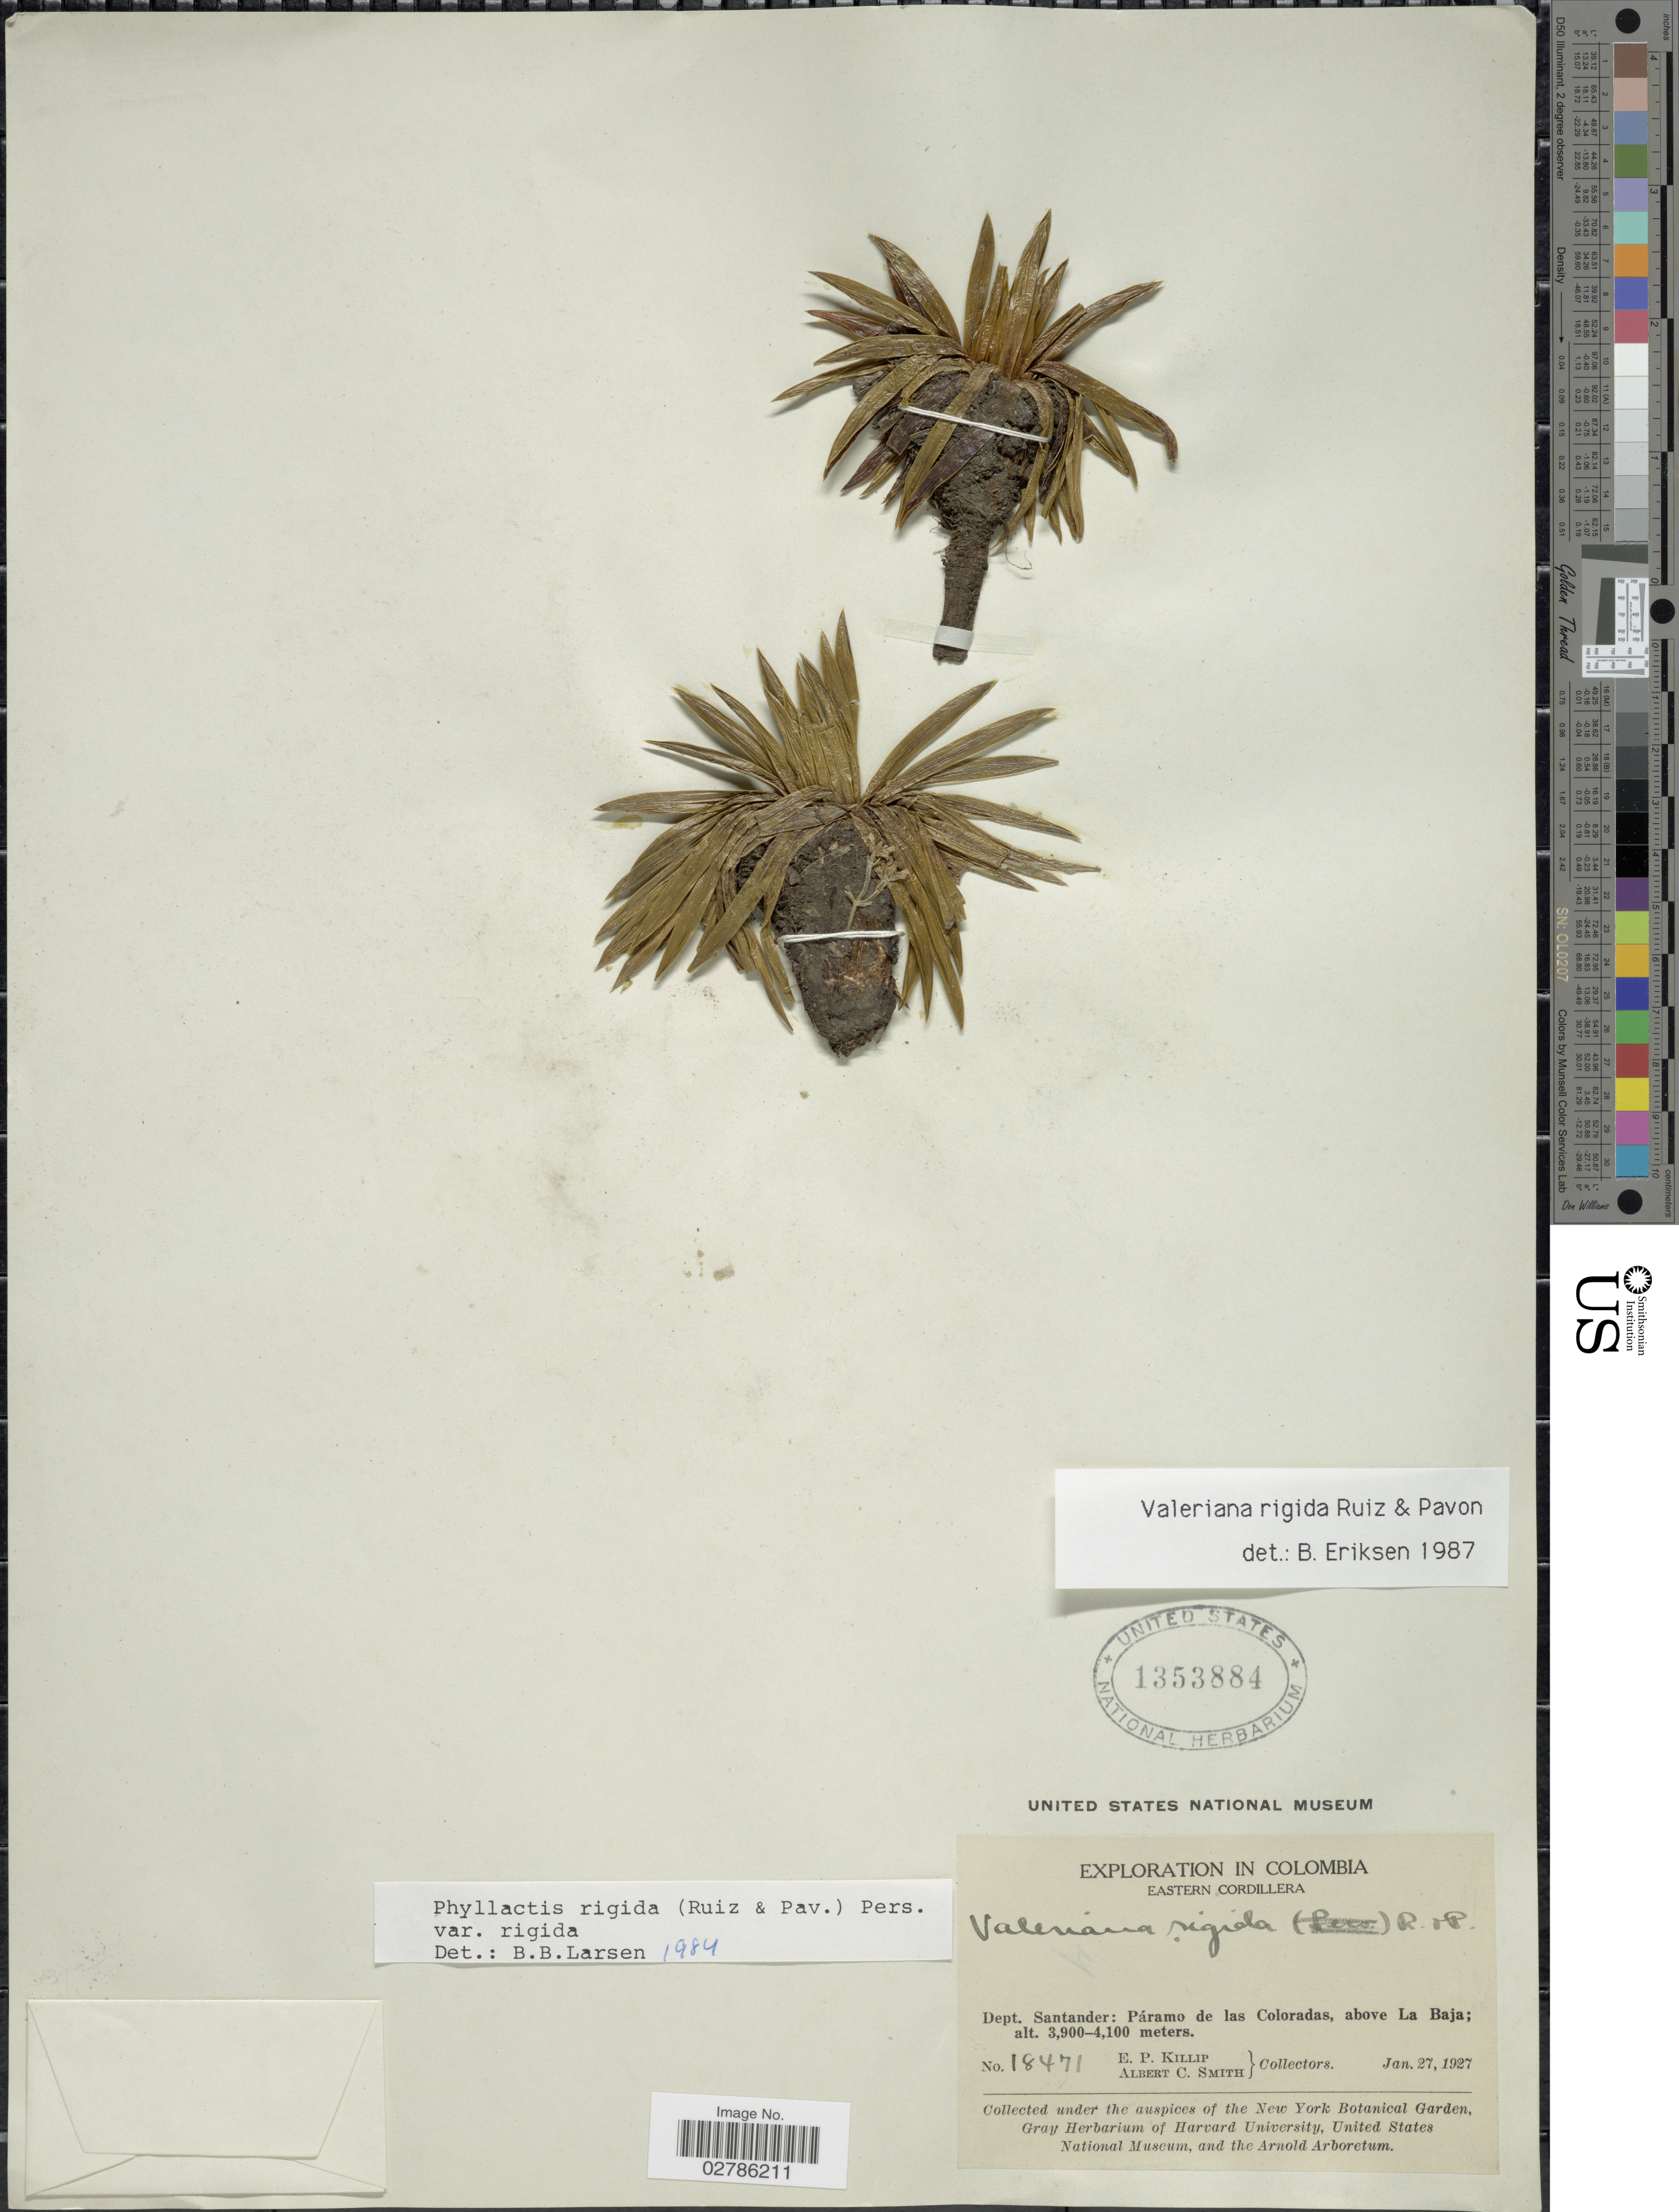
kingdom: Plantae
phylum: Tracheophyta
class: Magnoliopsida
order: Dipsacales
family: Caprifoliaceae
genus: Phyllactis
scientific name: Phyllactis rigida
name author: (Ruiz & Pav.) Pers.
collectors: E. P. Killip & A. C. Smith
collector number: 18471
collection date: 1927-01-27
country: Colombia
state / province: Santander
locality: East Cordillera, Dept. Santander, Páramo de las Coloradas, above La Baja.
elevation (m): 3900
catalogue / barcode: US 1353884